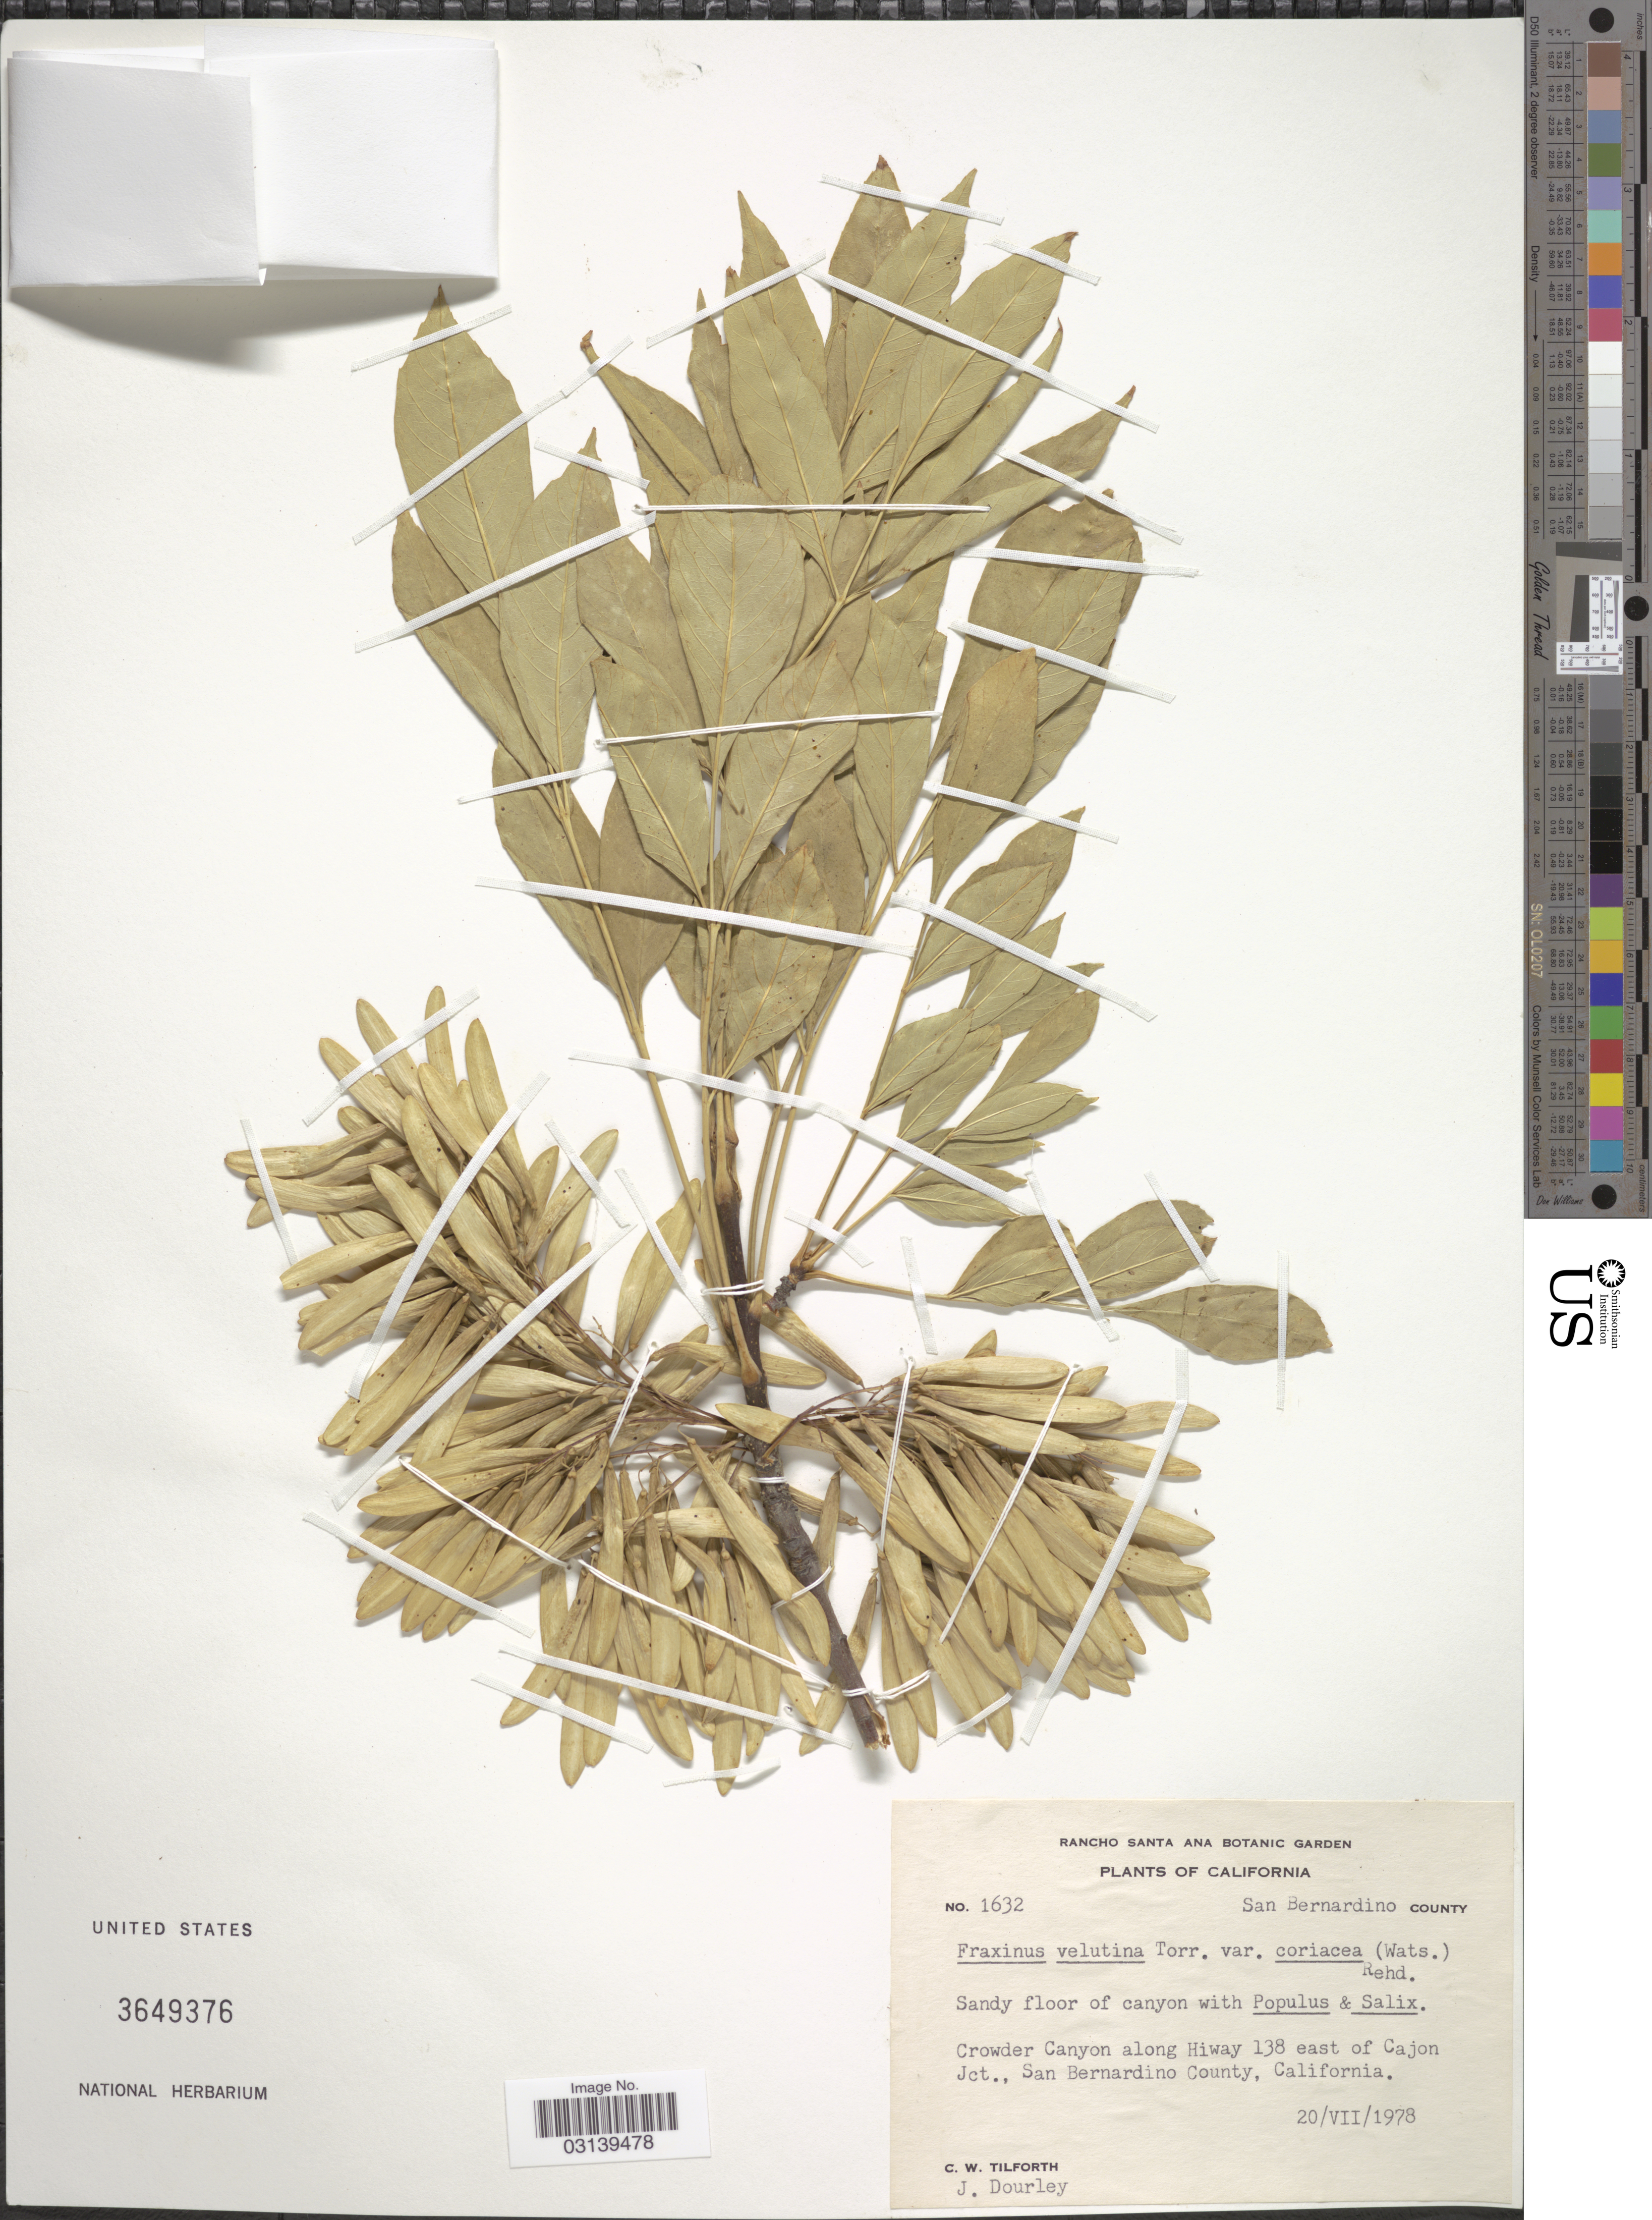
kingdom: Plantae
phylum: Tracheophyta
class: Magnoliopsida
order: Lamiales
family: Oleaceae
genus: Fraxinus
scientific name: Fraxinus velutina var. coriacea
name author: (S. Watson) Rehder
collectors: C. Tilforth & J. Dourley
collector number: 1632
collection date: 1978-07-20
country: United States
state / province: California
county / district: San Bernardino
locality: Crowder Canyon along Hiway 138 east of Cajon Jct., San Bernardino County.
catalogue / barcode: US 3649376